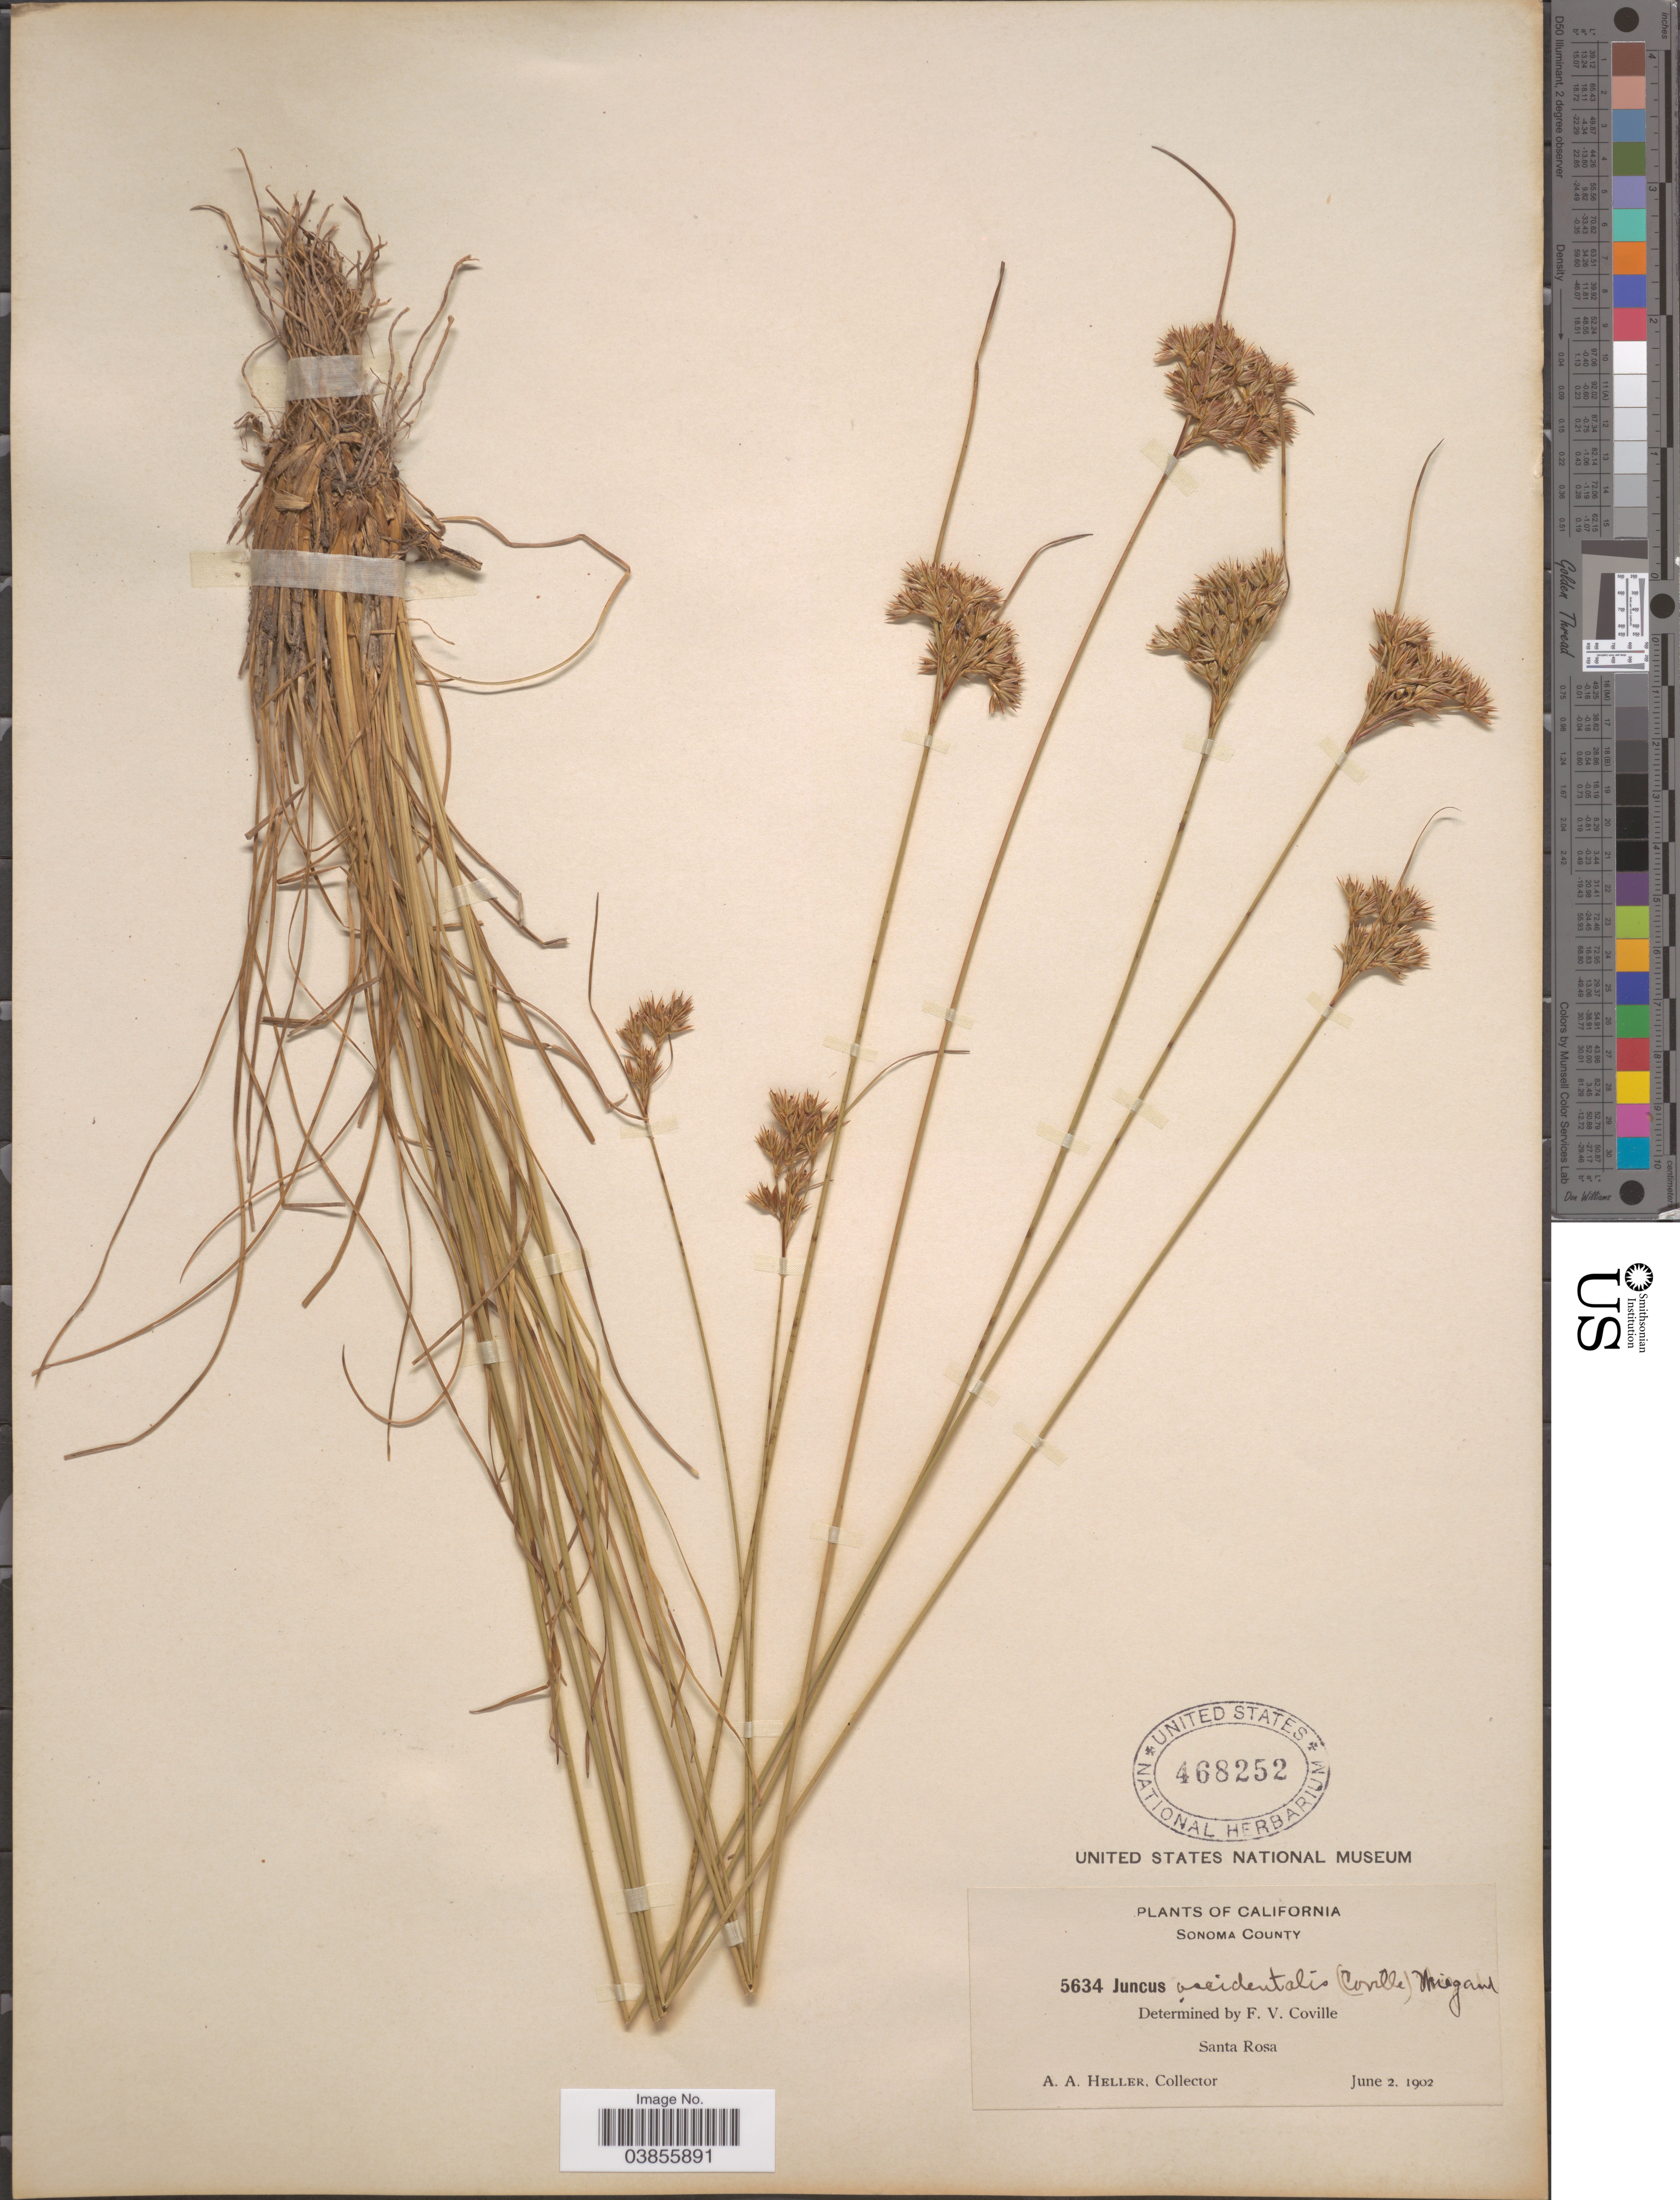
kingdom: Plantae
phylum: Tracheophyta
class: Liliopsida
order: Poales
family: Juncaceae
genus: Juncus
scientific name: Juncus occidentalis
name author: (Coville) Wiegand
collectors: A. A. Heller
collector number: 5634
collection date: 1902-06-02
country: United States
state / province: California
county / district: Sonoma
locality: Sonoma County. Santa Rosa.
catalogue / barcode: US 468252